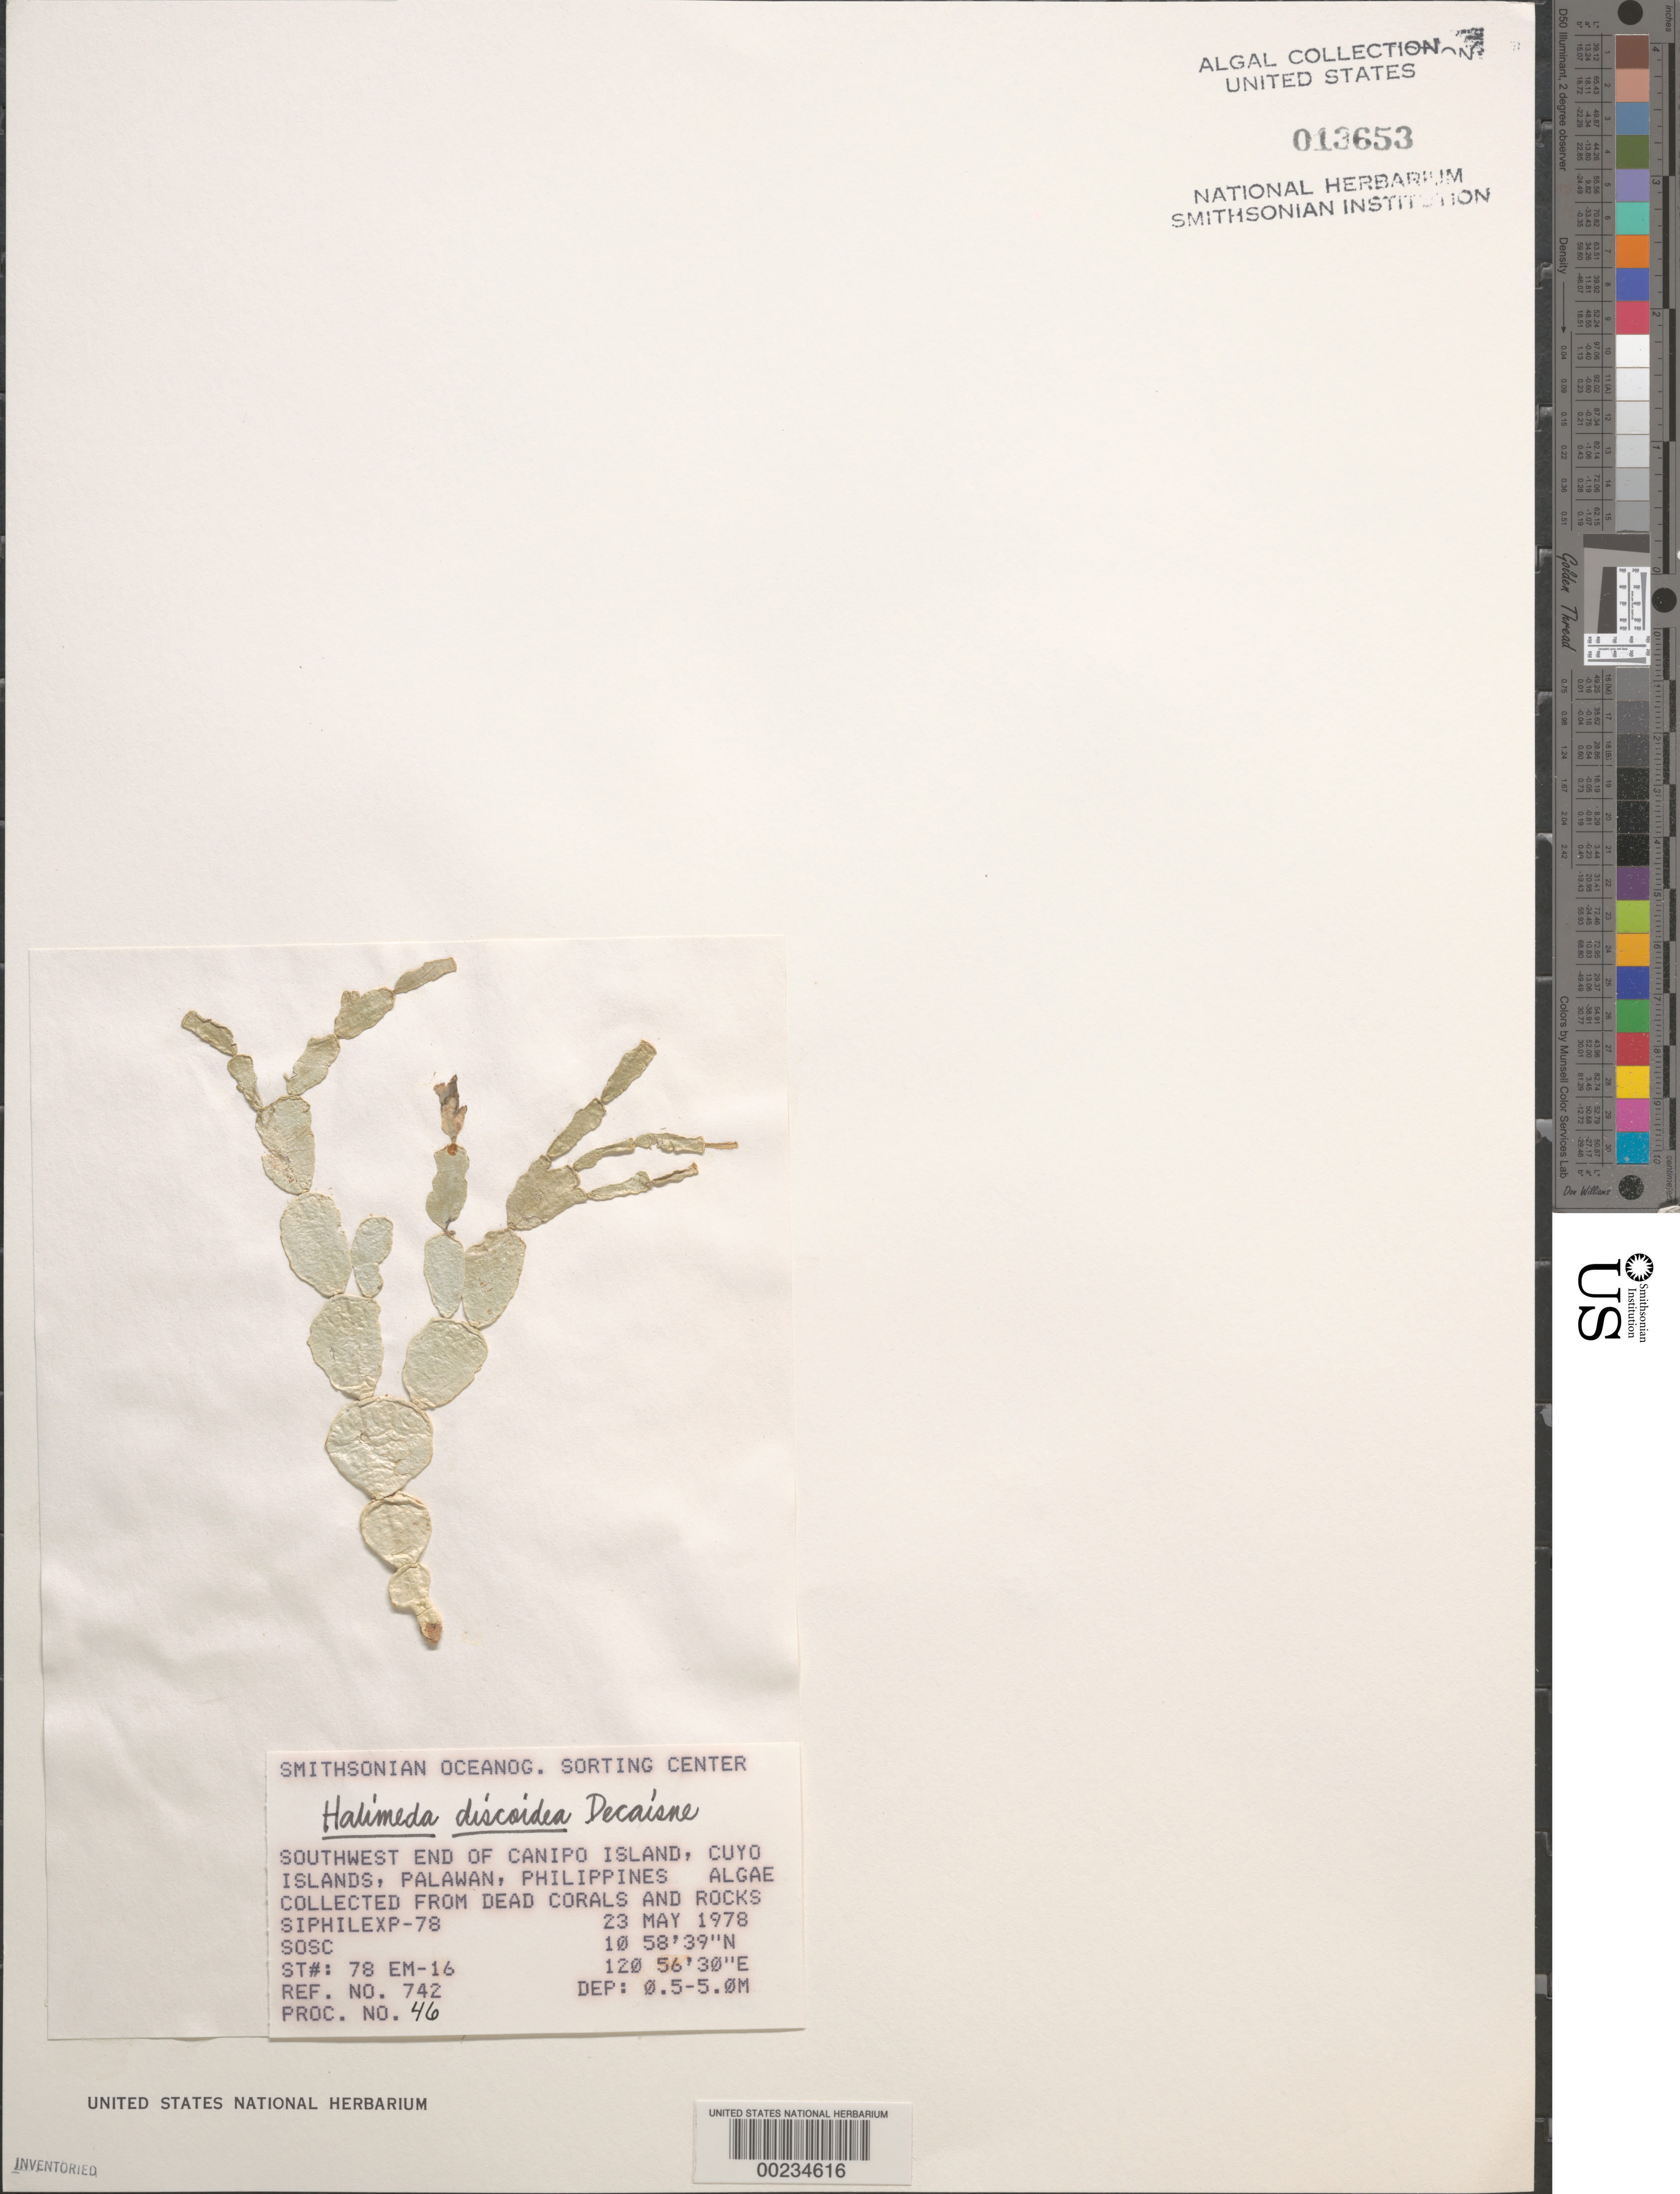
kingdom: Plantae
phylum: Chlorophyta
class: Ulvophyceae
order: Bryopsidales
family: Halimedaceae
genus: Halimeda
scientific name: Halimeda discoidea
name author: Decne.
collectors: SOSC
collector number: Station 78 Em-16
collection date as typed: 23 May 1978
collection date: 1978-05-23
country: Philippines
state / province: Mimaropa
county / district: Palawan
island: Canipo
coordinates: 10 58' 39" N, 120 56' 30" E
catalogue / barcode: US 13653